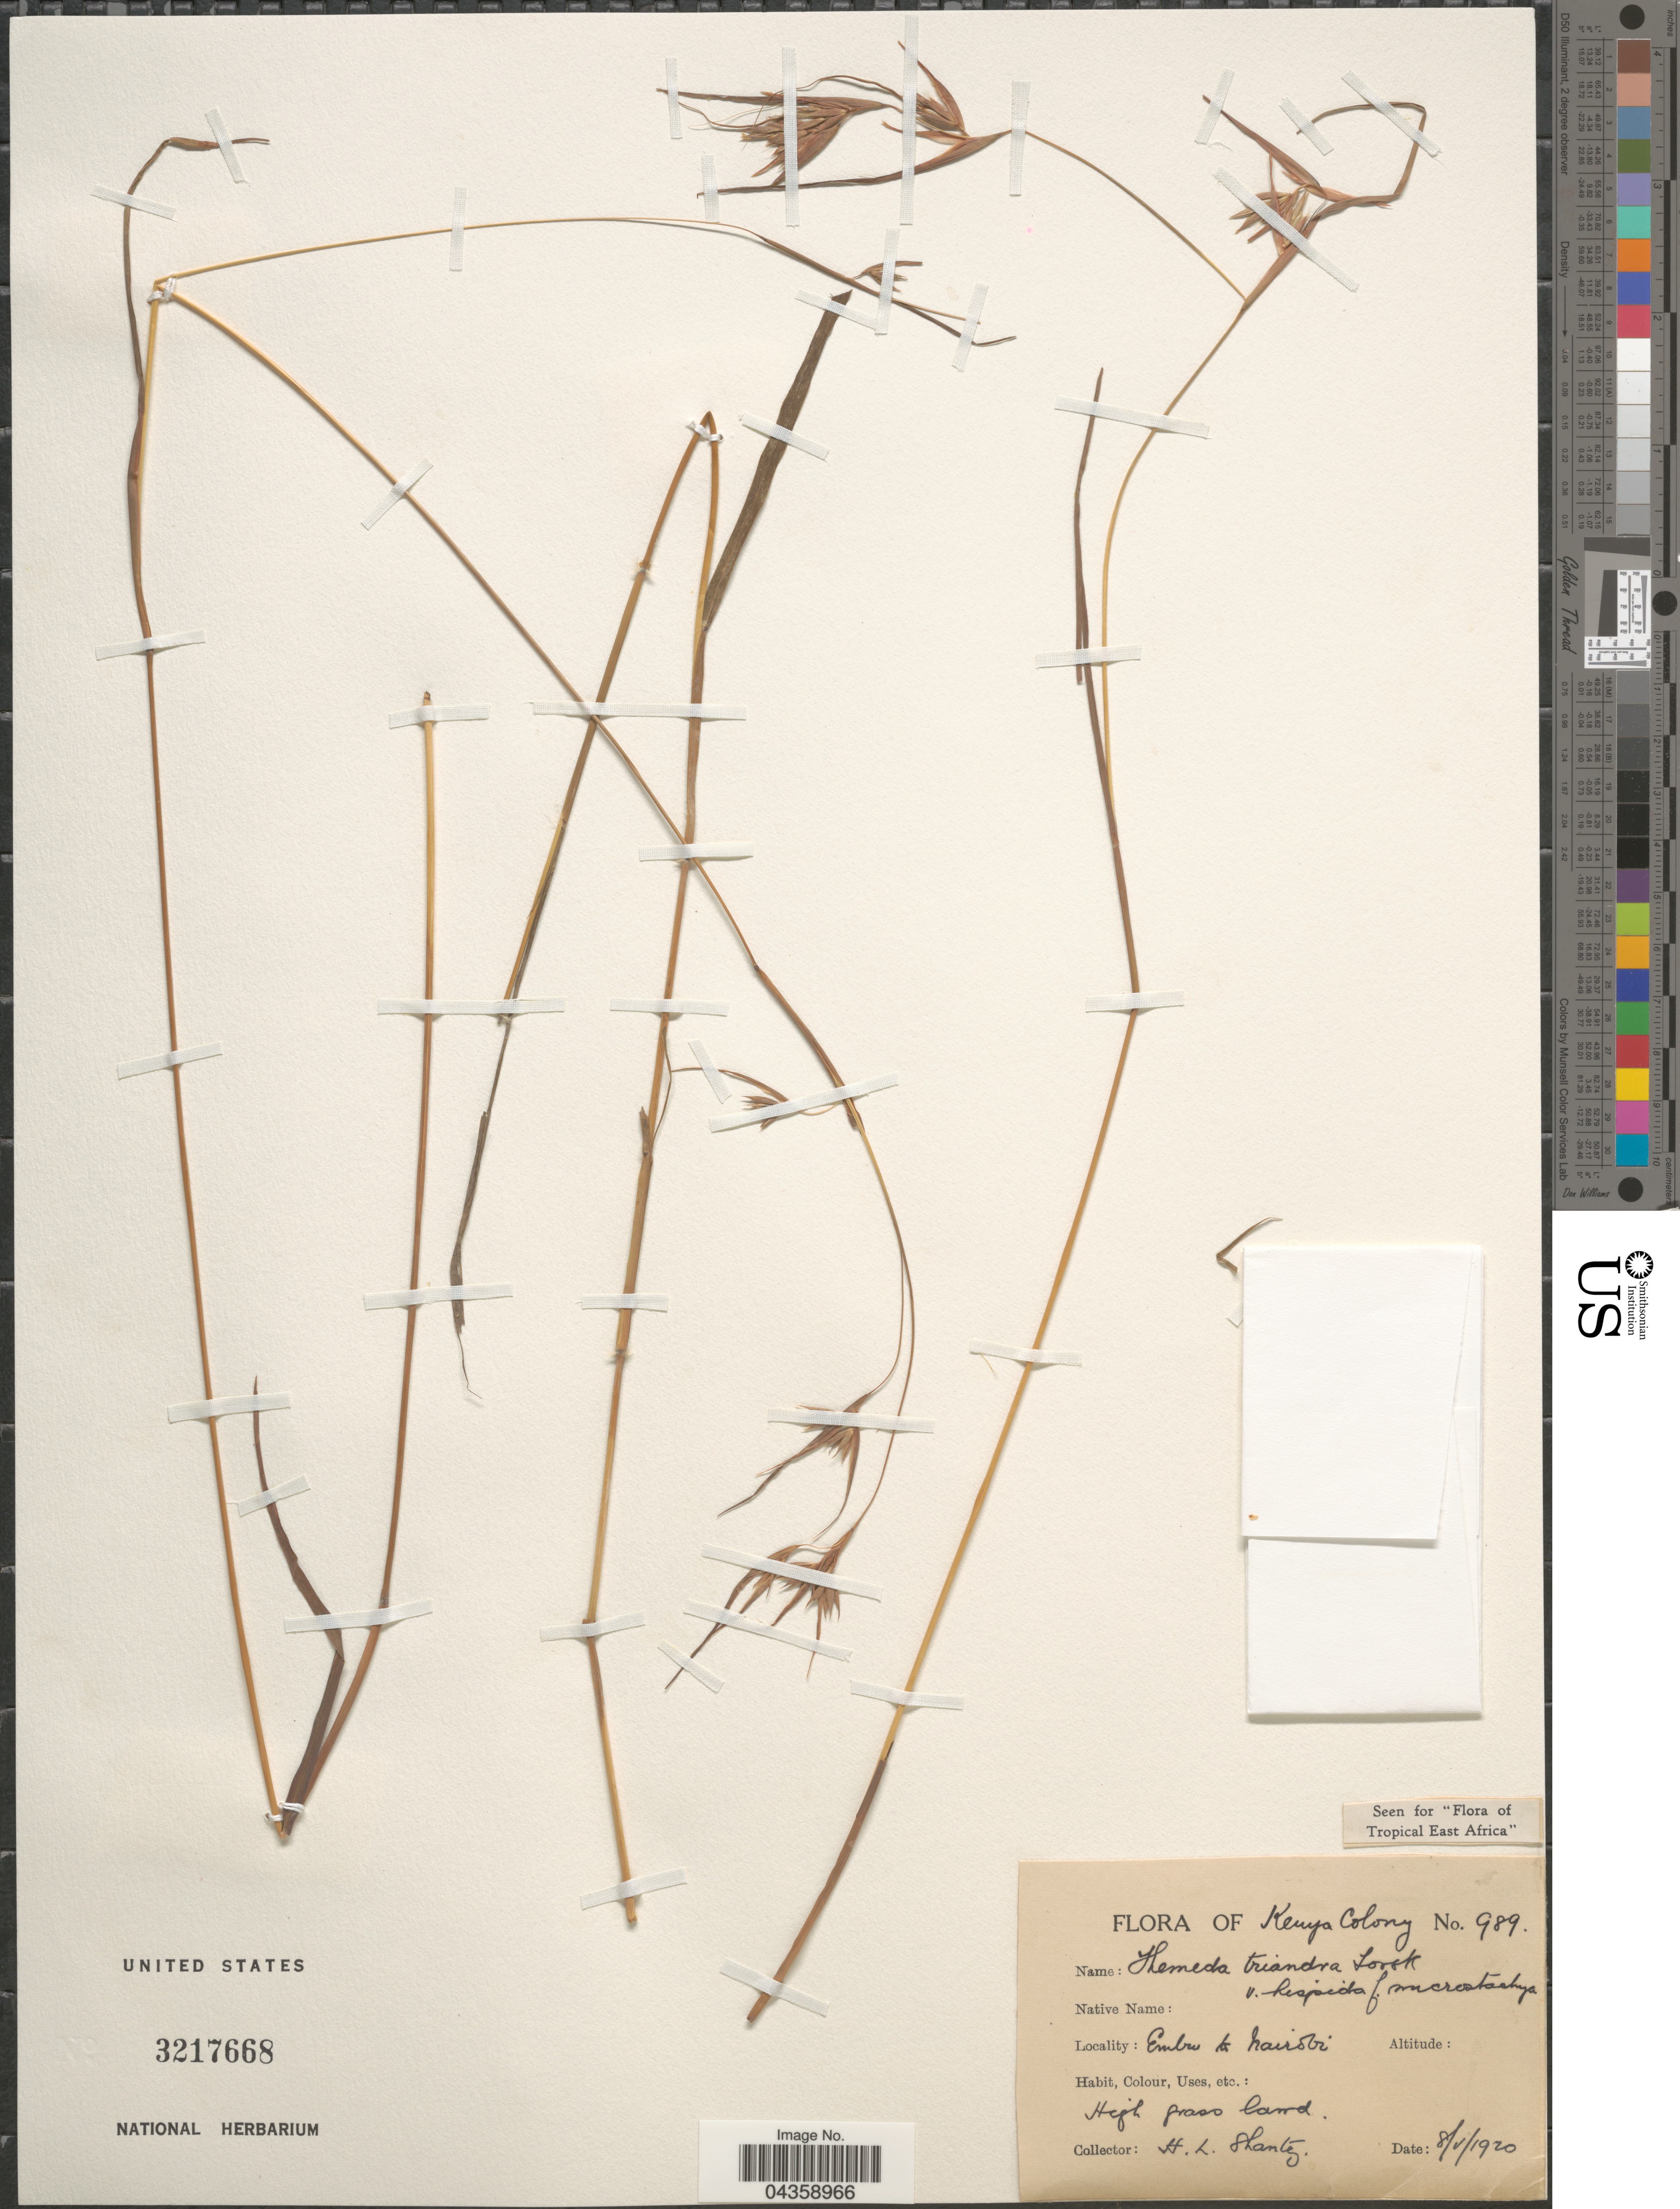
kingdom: Plantae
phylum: Tracheophyta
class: Liliopsida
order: Poales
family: Poaceae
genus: Themeda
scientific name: Themeda triandra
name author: Forssk.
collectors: H. Shantz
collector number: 989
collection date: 1920-05-08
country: Kenya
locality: Kenya Colony. Embu to Nairobi.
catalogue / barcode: US 3217668